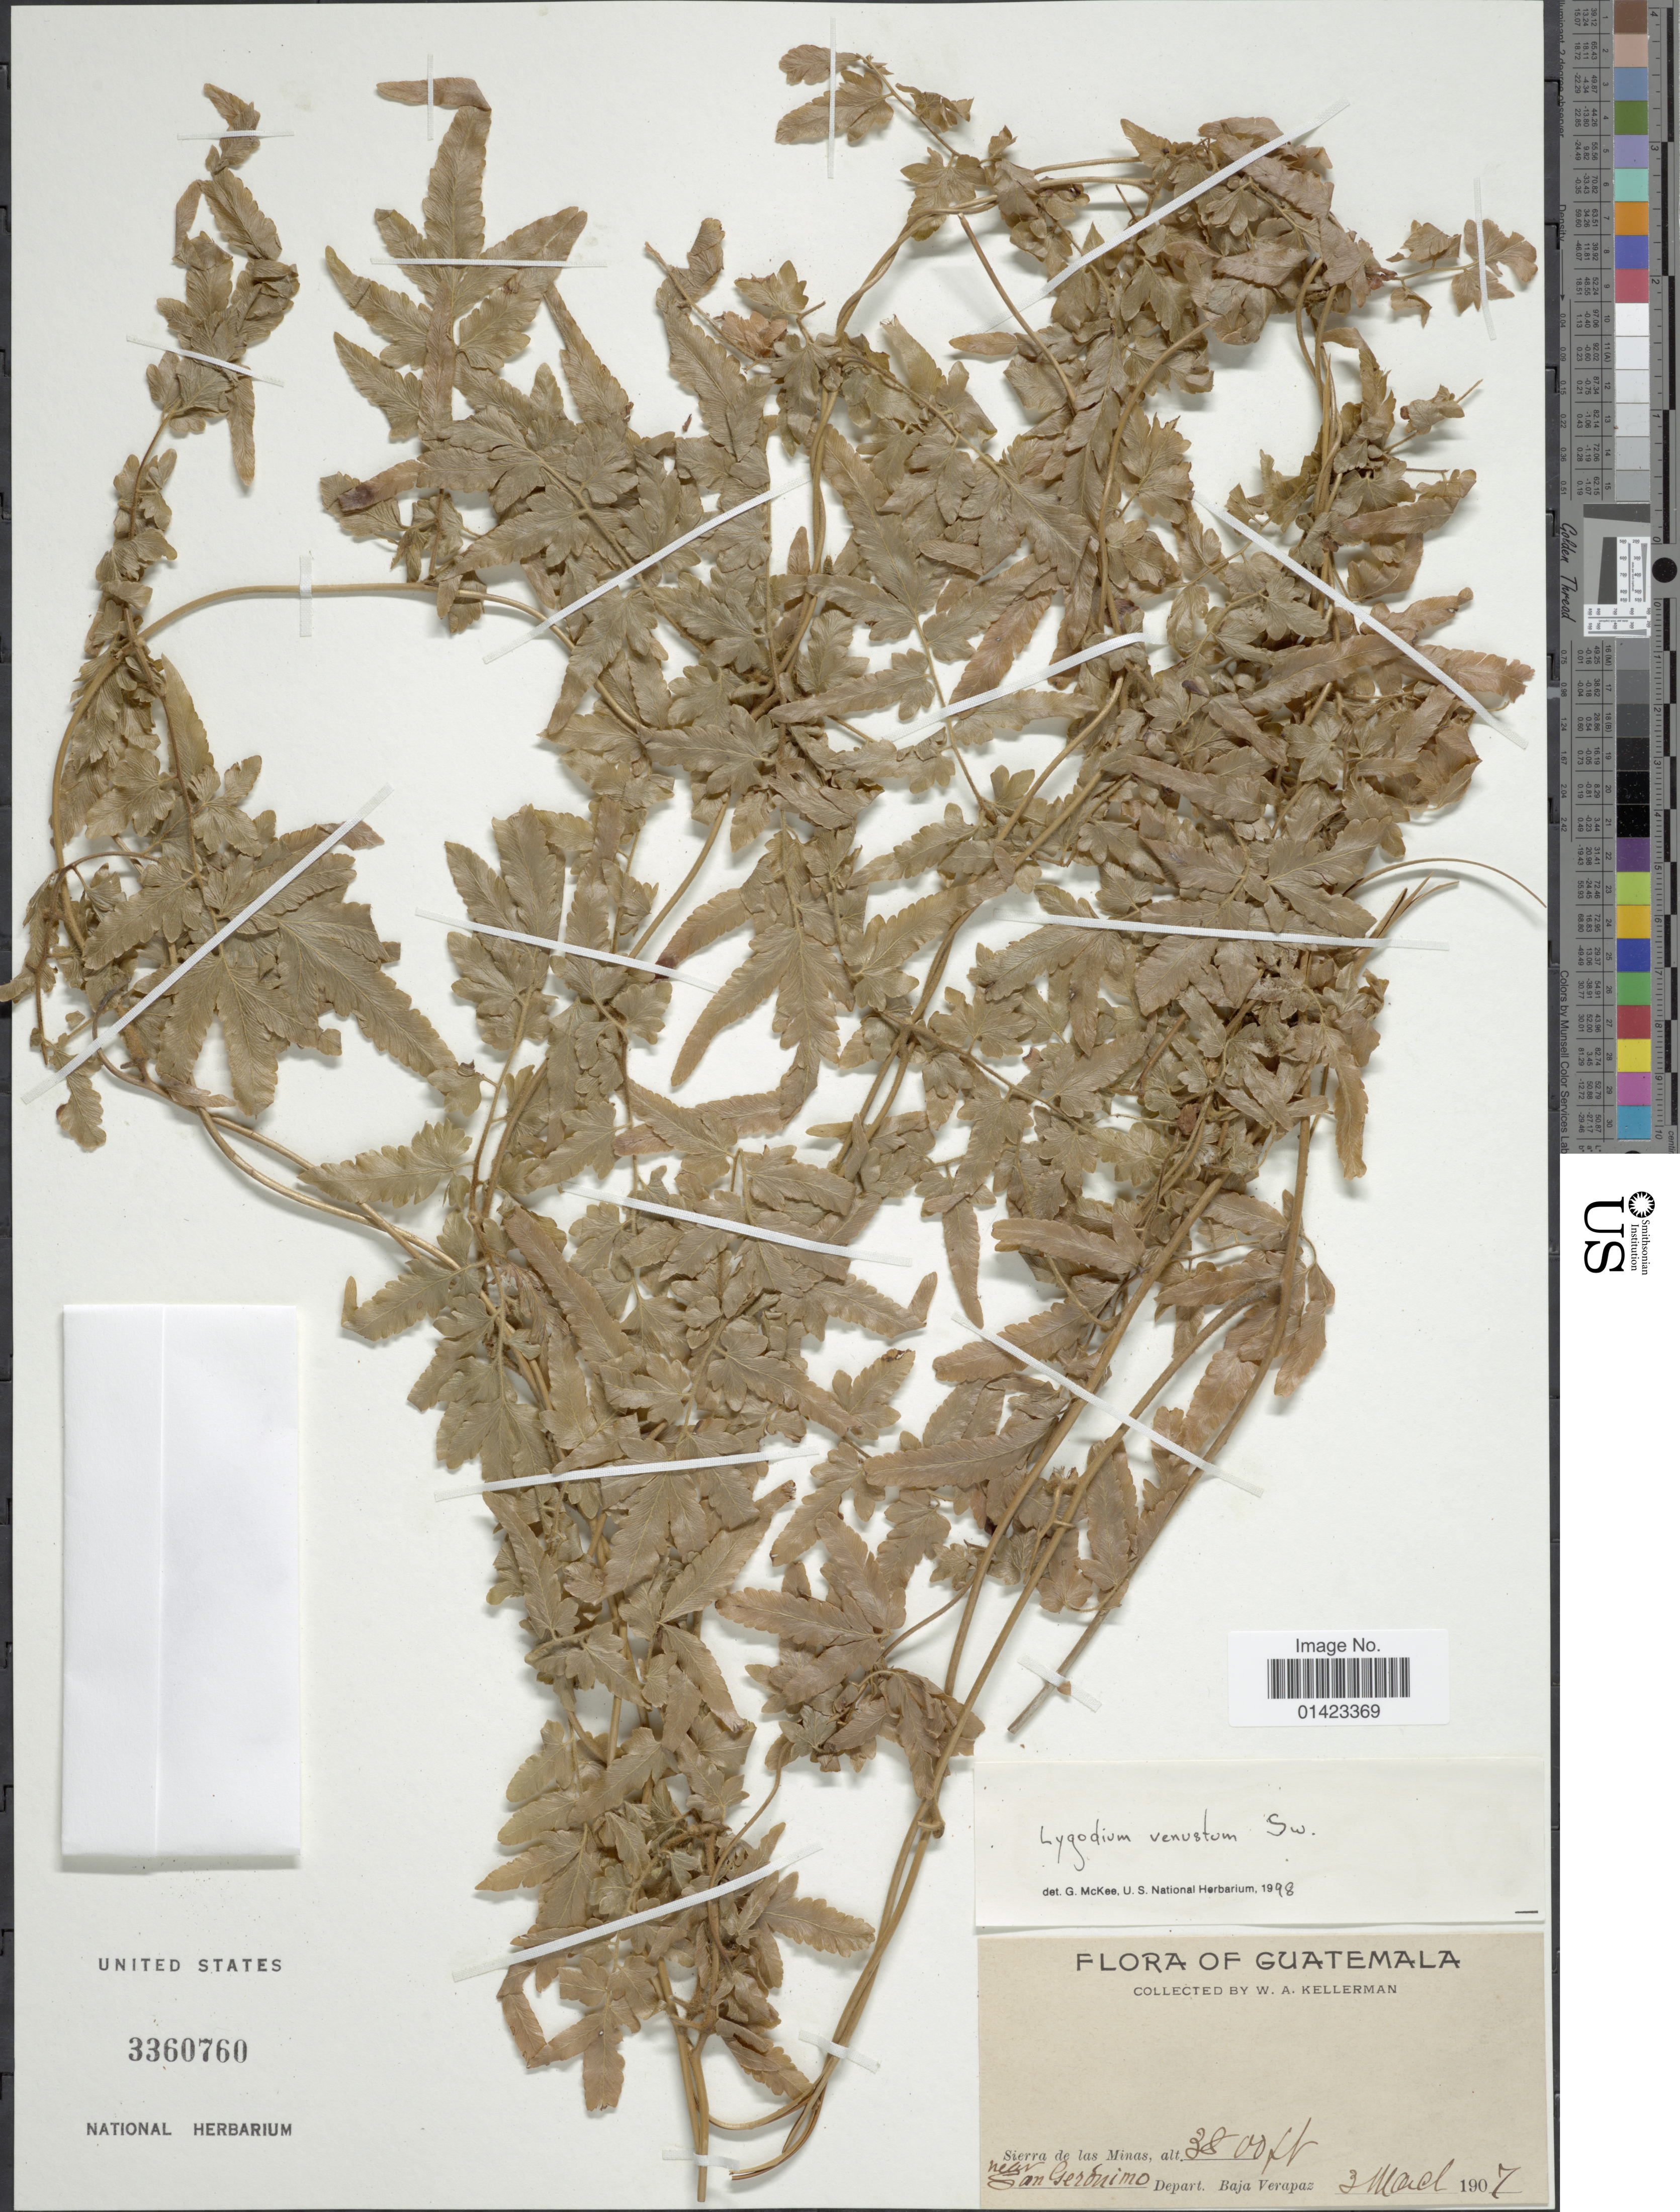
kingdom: Plantae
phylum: Tracheophyta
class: Polypodiopsida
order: Schizaeales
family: Lygodiaceae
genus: Lygodium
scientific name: Lygodium venustum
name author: Sw.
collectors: W. Kellerman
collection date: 1907-03-03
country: Guatemala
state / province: Baja Verapaz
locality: Sierra de las Minas, near San Gerduimo, Depart Baja Verapaz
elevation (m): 1158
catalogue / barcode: US 3360760